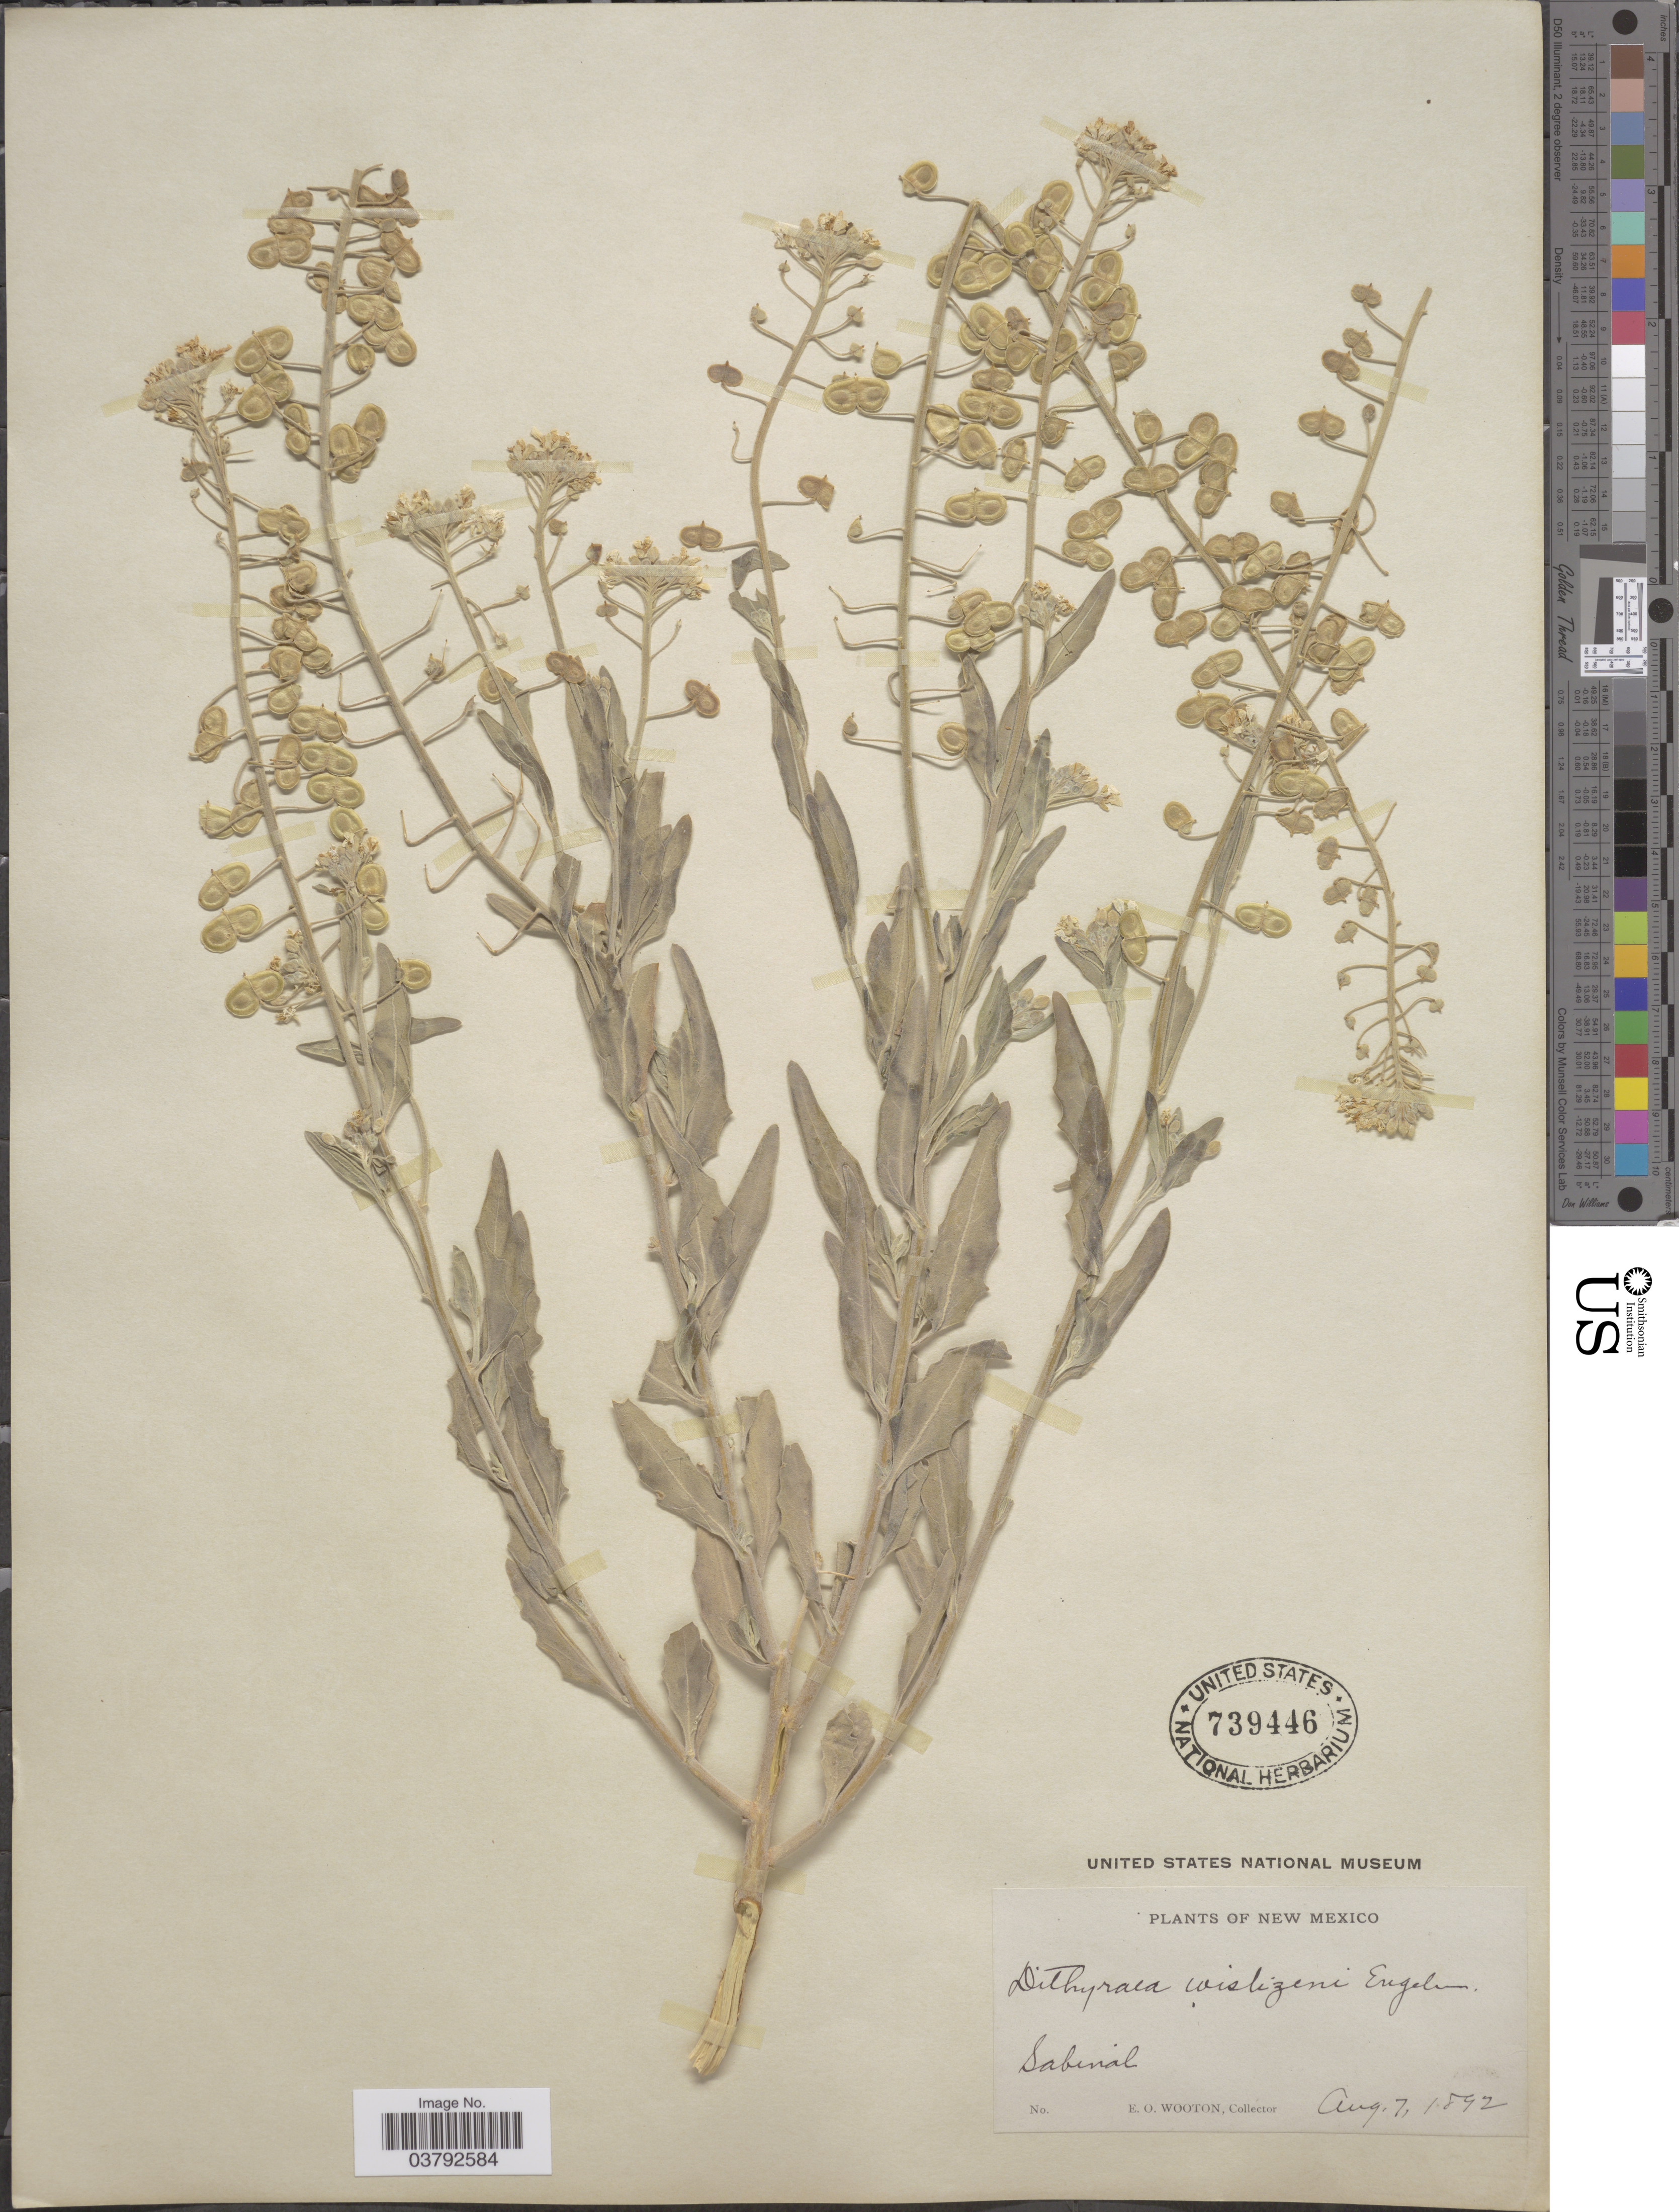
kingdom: Plantae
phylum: Tracheophyta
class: Magnoliopsida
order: Brassicales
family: Brassicaceae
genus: Dithyrea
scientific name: Dithyrea wislizeni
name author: Engelm.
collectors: E. O. Wooton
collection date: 1892-08-07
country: United States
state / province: New Mexico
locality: Sabinal.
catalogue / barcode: US 739446